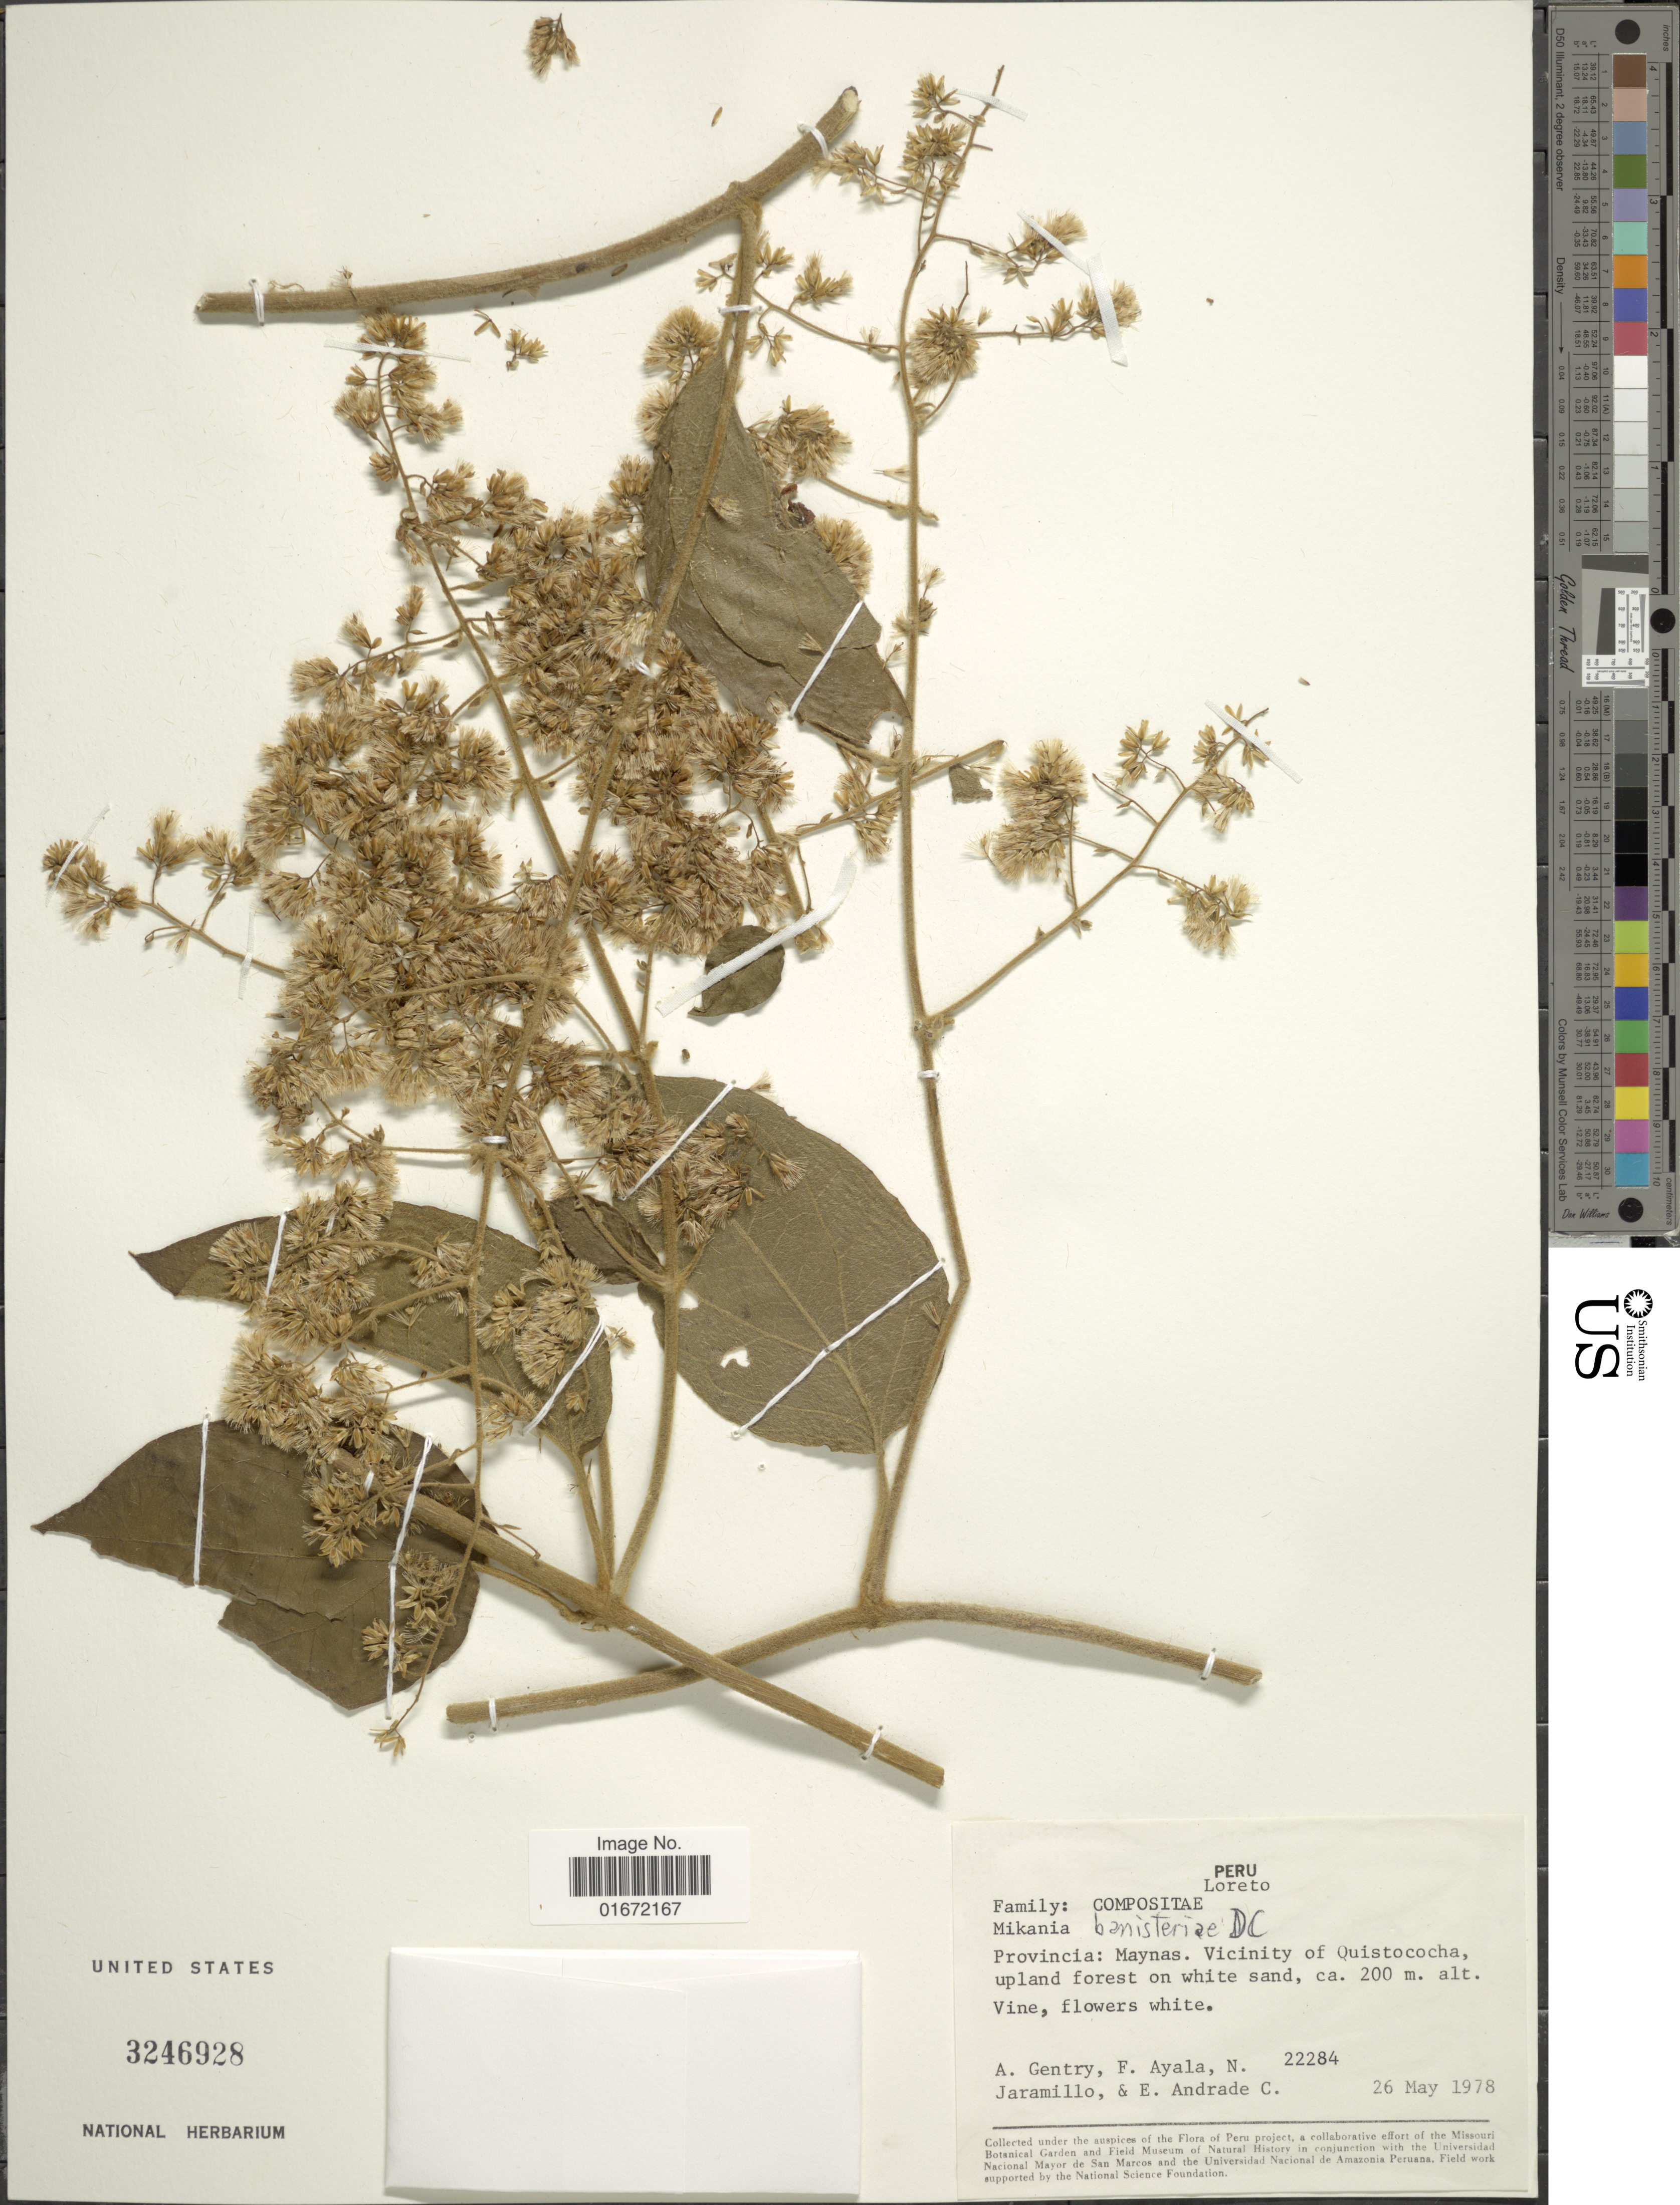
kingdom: Plantae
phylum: Tracheophyta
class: Magnoliopsida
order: Asterales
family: Asteraceae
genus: Mikania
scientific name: Mikania banisteriae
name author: DC.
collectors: A. H. Gentry, F. Ayala, N. Jaramillo & E. Andrade C.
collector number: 22284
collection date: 1978-05-26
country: Peru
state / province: Loreto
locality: Provincia: Maynas. Vicinity of Quistococha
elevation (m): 200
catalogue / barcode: US 3246928